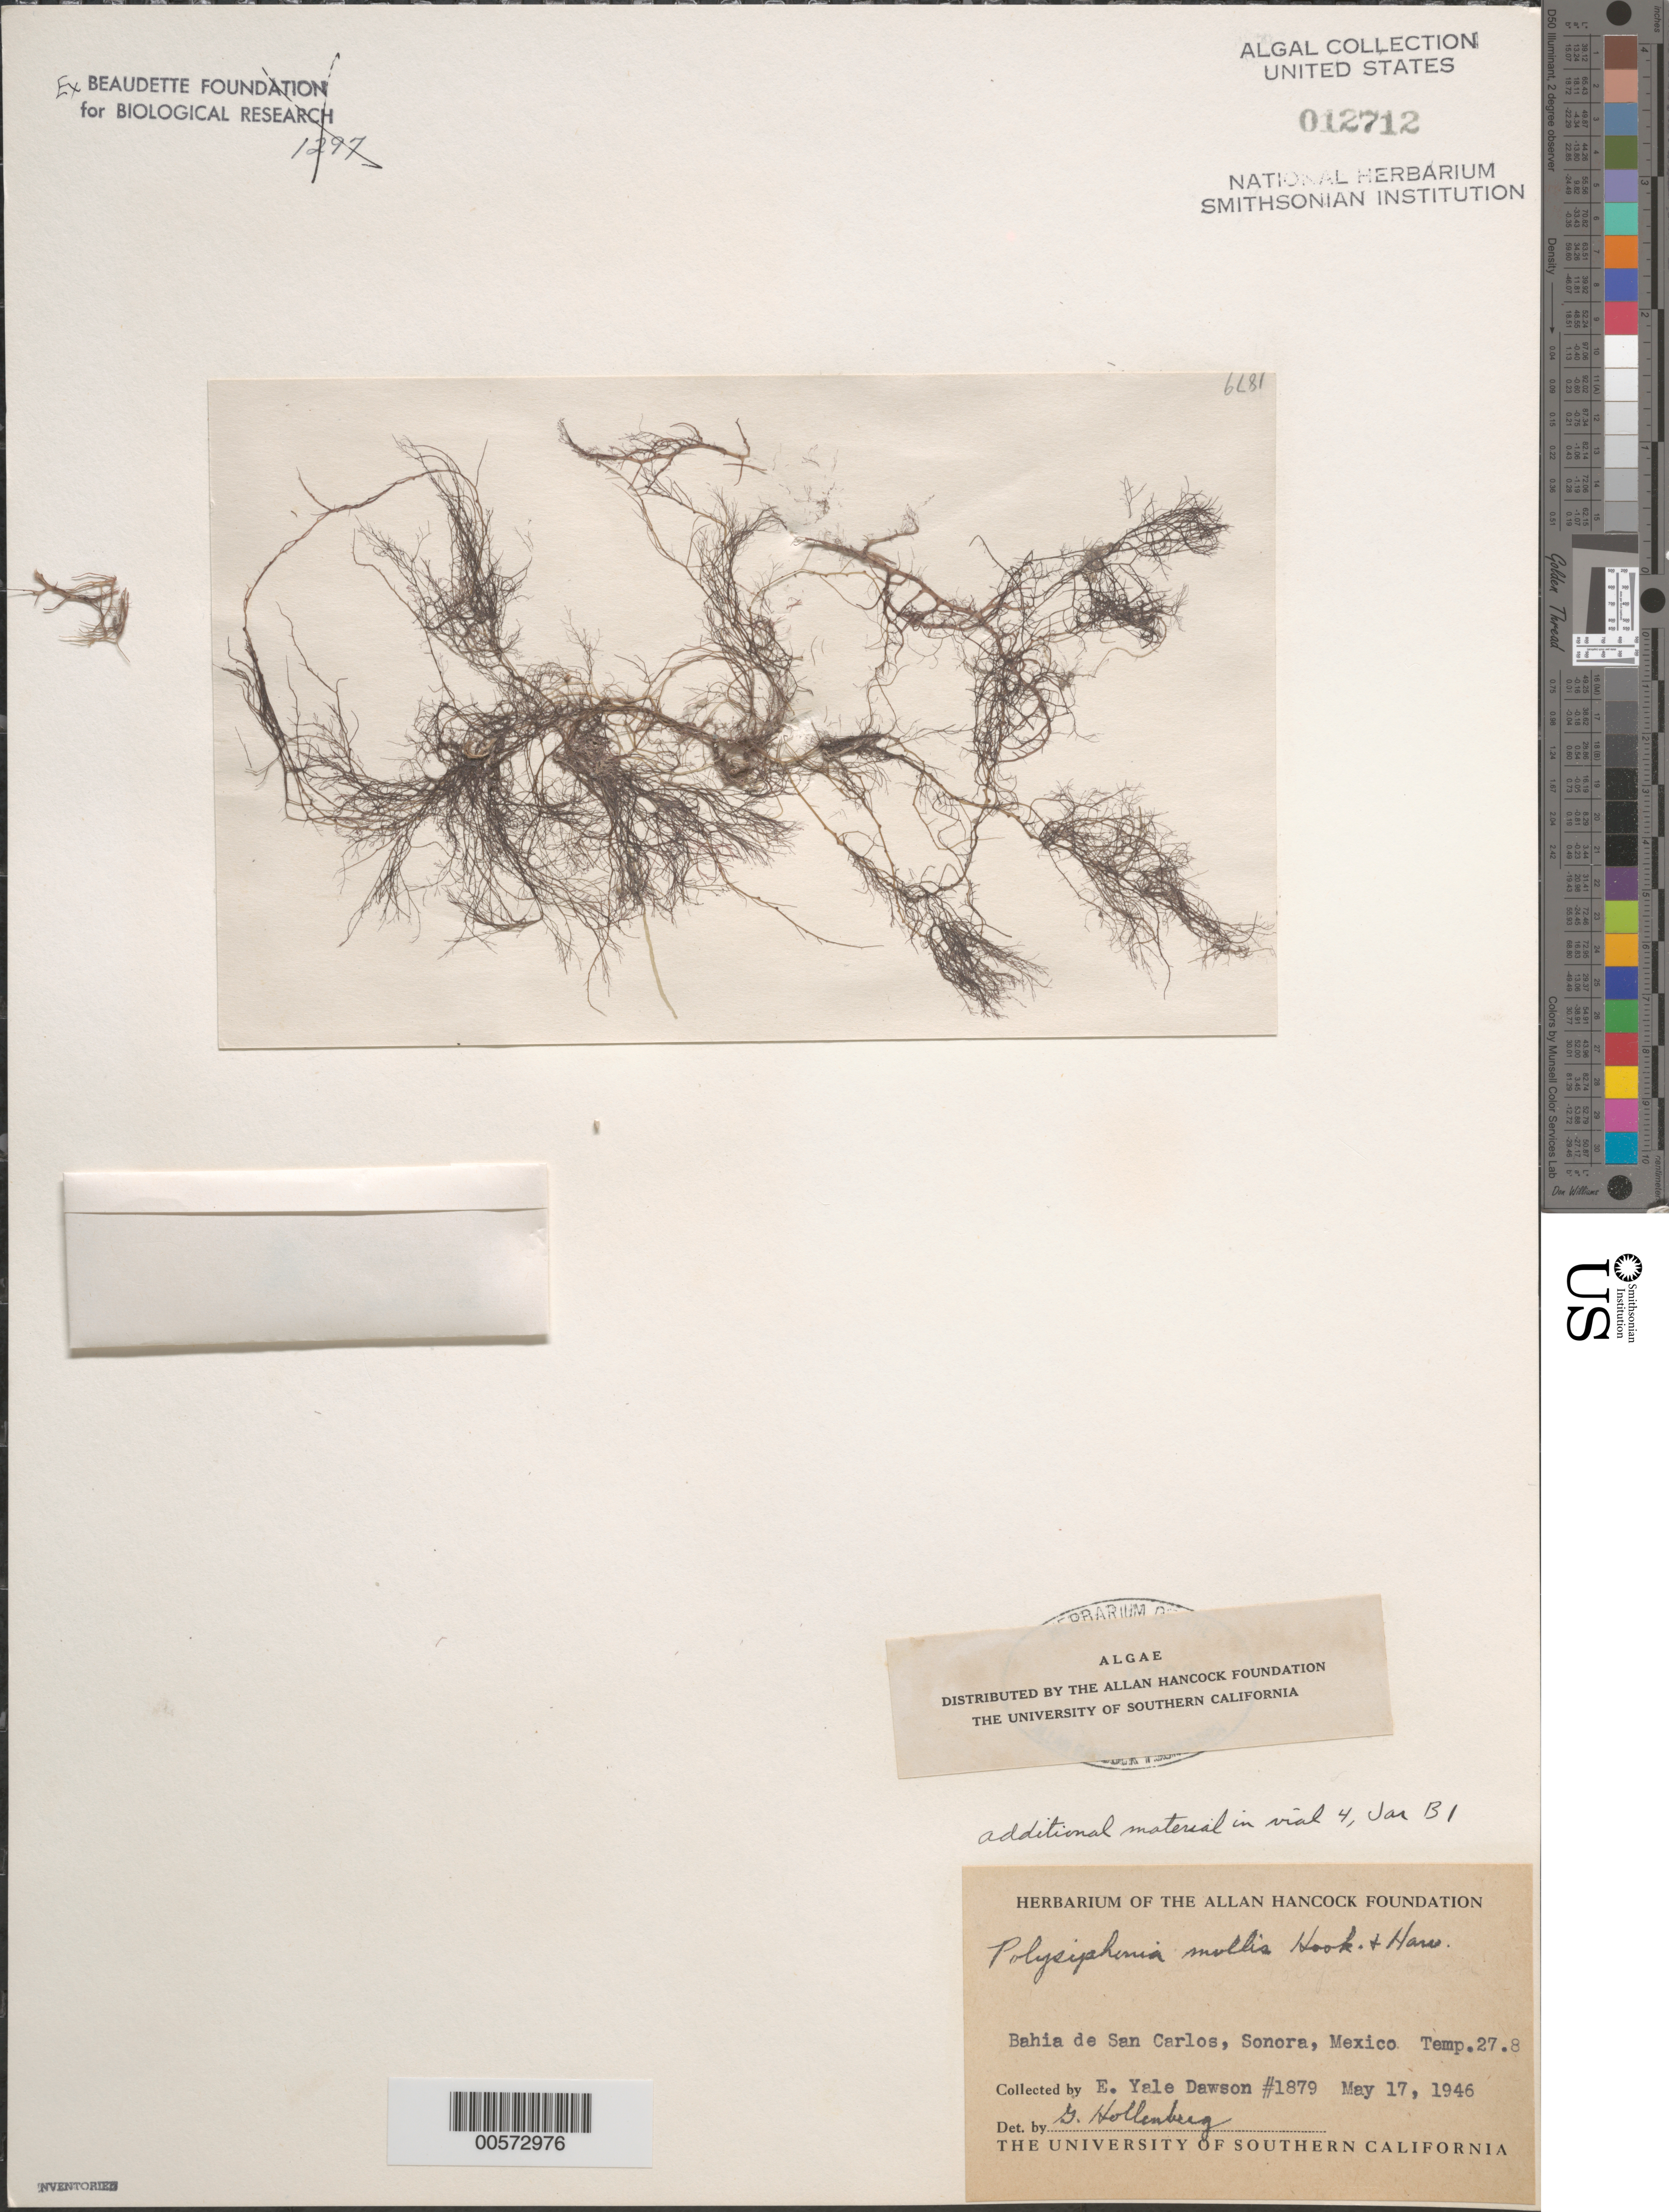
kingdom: Plantae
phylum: Rhodophyta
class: Florideophyceae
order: Ceramiales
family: Rhodomelaceae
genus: Polysiphonia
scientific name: Polysiphonia mollis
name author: Hook. f. & Harv.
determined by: Hollenberg, George J.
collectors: E. Y. Dawson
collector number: EYD 1879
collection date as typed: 17 May 1946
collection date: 1946-05-17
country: Mexico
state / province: Sonora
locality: Bahia de San Carlos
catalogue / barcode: US 12712